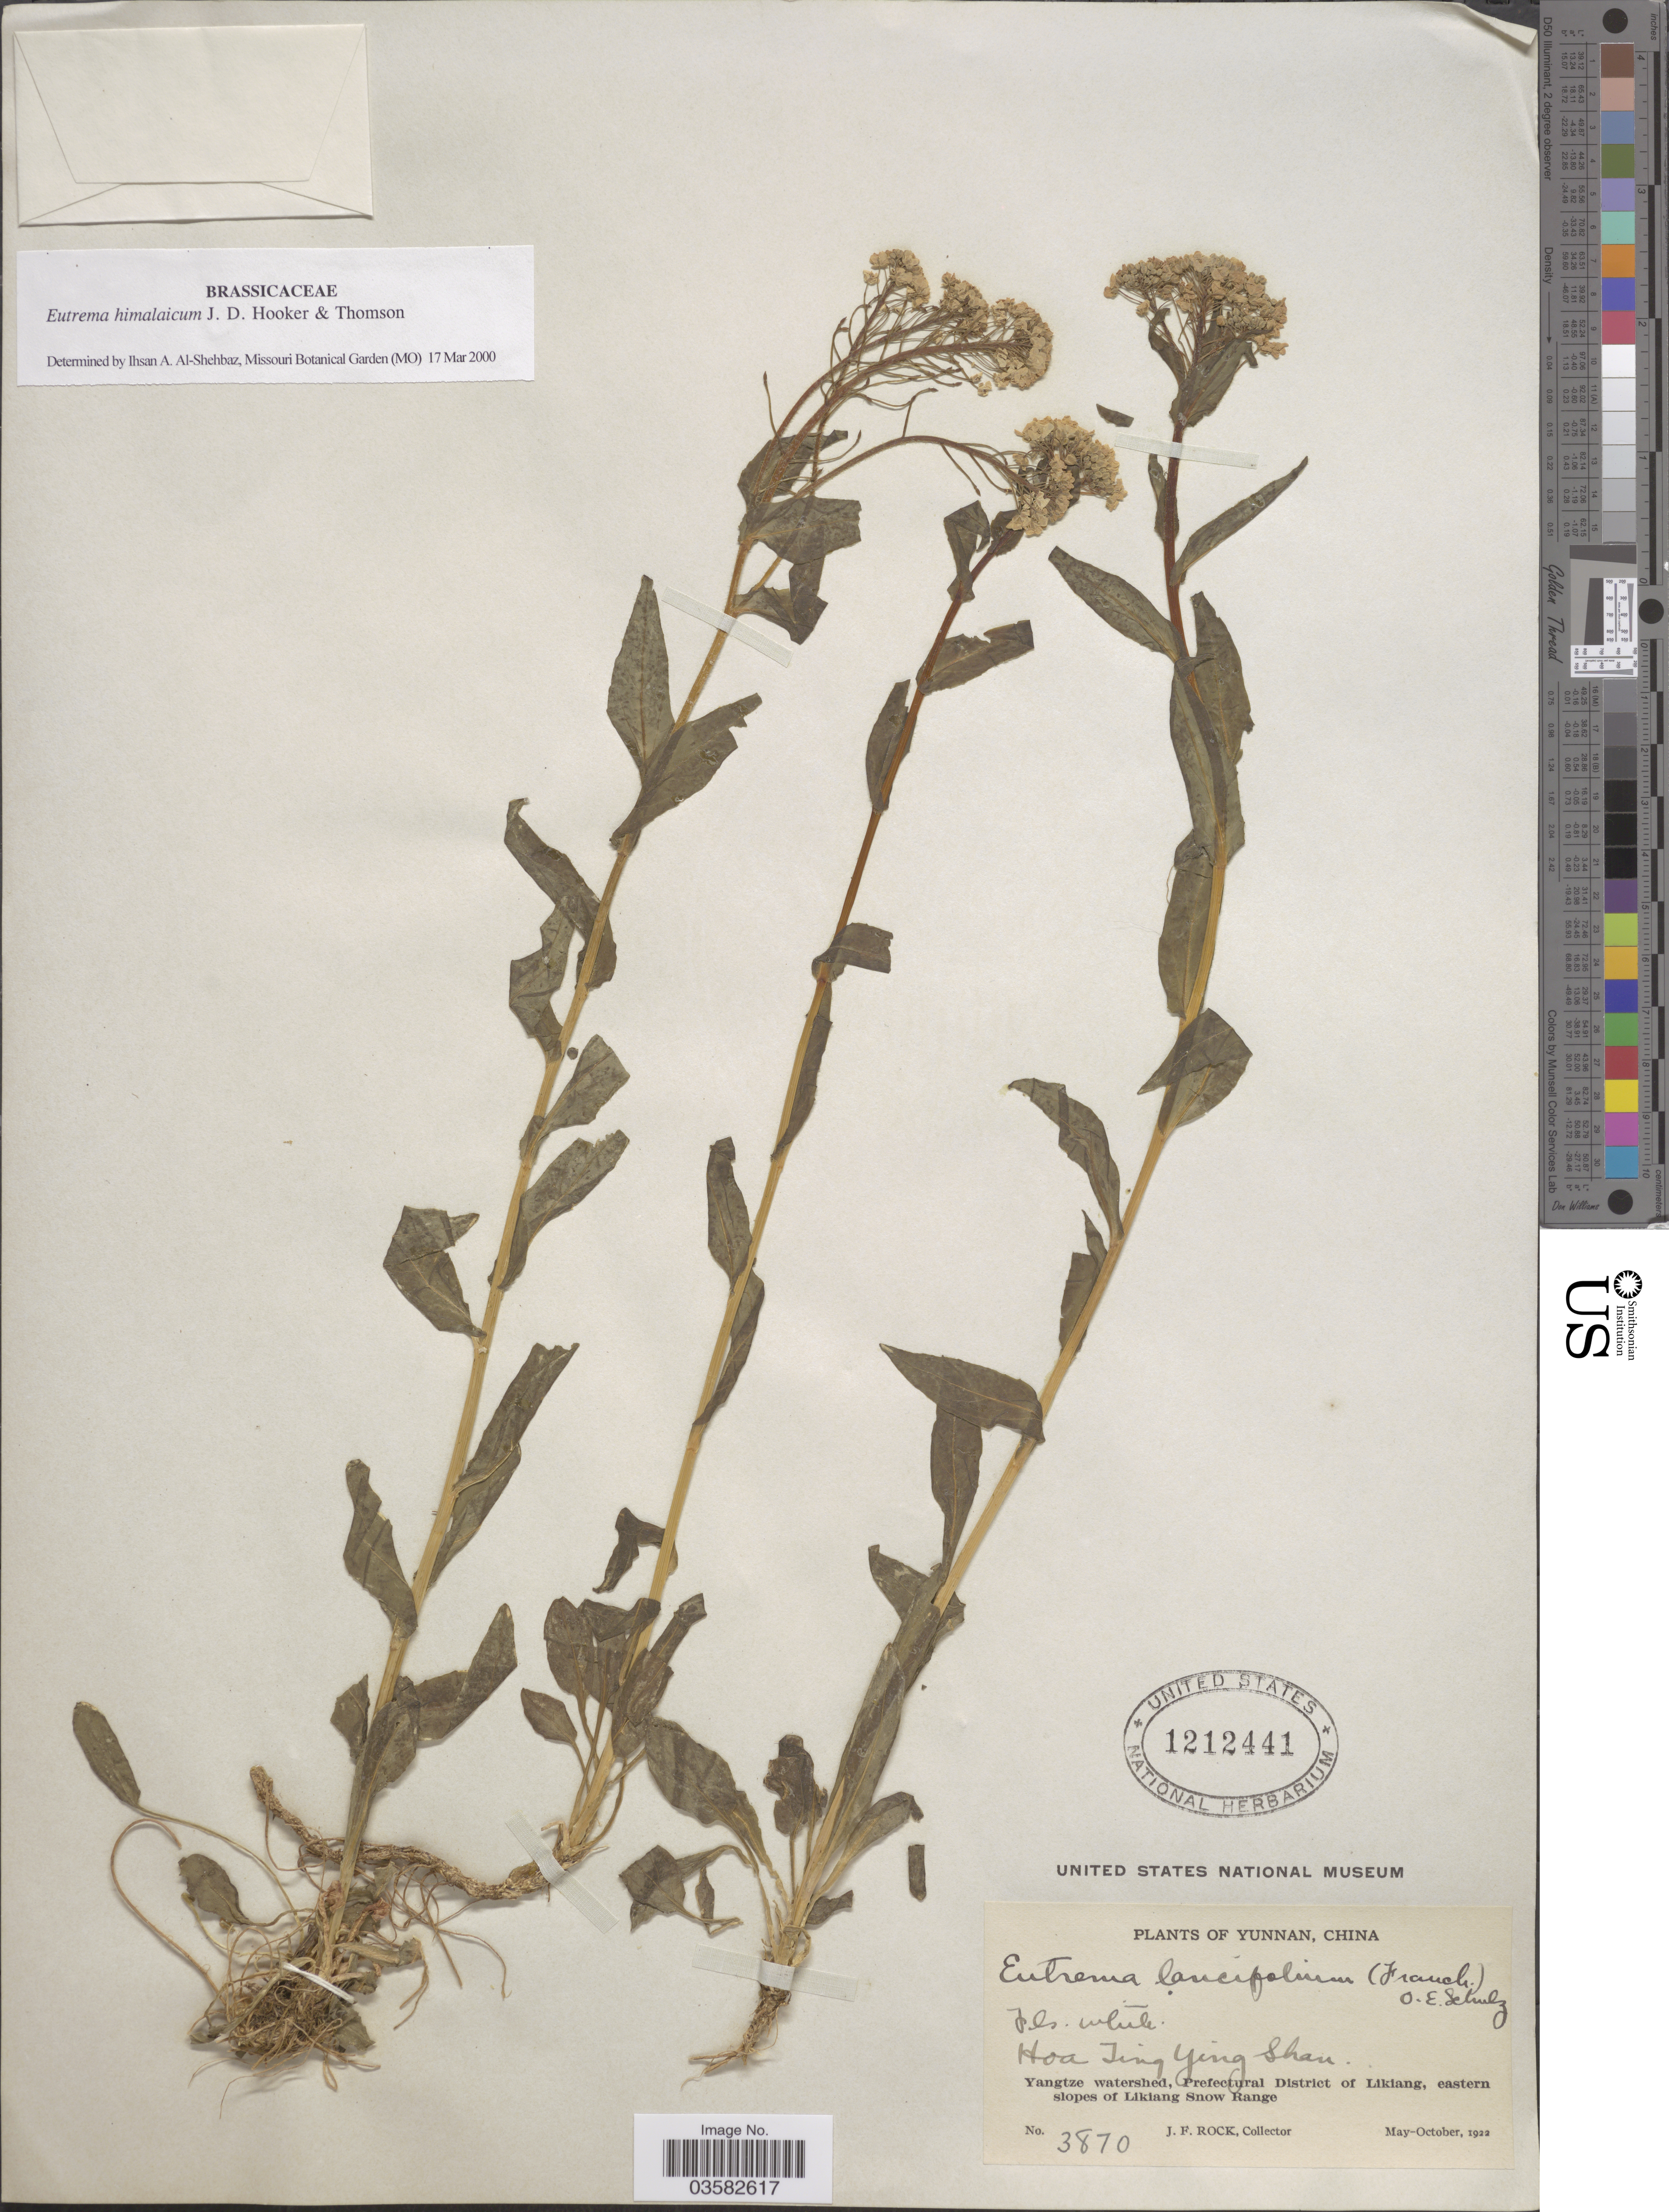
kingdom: Plantae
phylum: Tracheophyta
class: Magnoliopsida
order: Brassicales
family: Brassicaceae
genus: Eutrema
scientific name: Eutrema himalaicum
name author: Hook. f. & Thomson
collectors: J. Rock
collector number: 3870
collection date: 1922-05/1922-10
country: China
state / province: Yunnan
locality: Hoa Ting Ying Shan. Yangtze watershed, Prefectural District of Likiang, eastern slopes of Likiang Snow Range.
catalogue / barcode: US 1212441